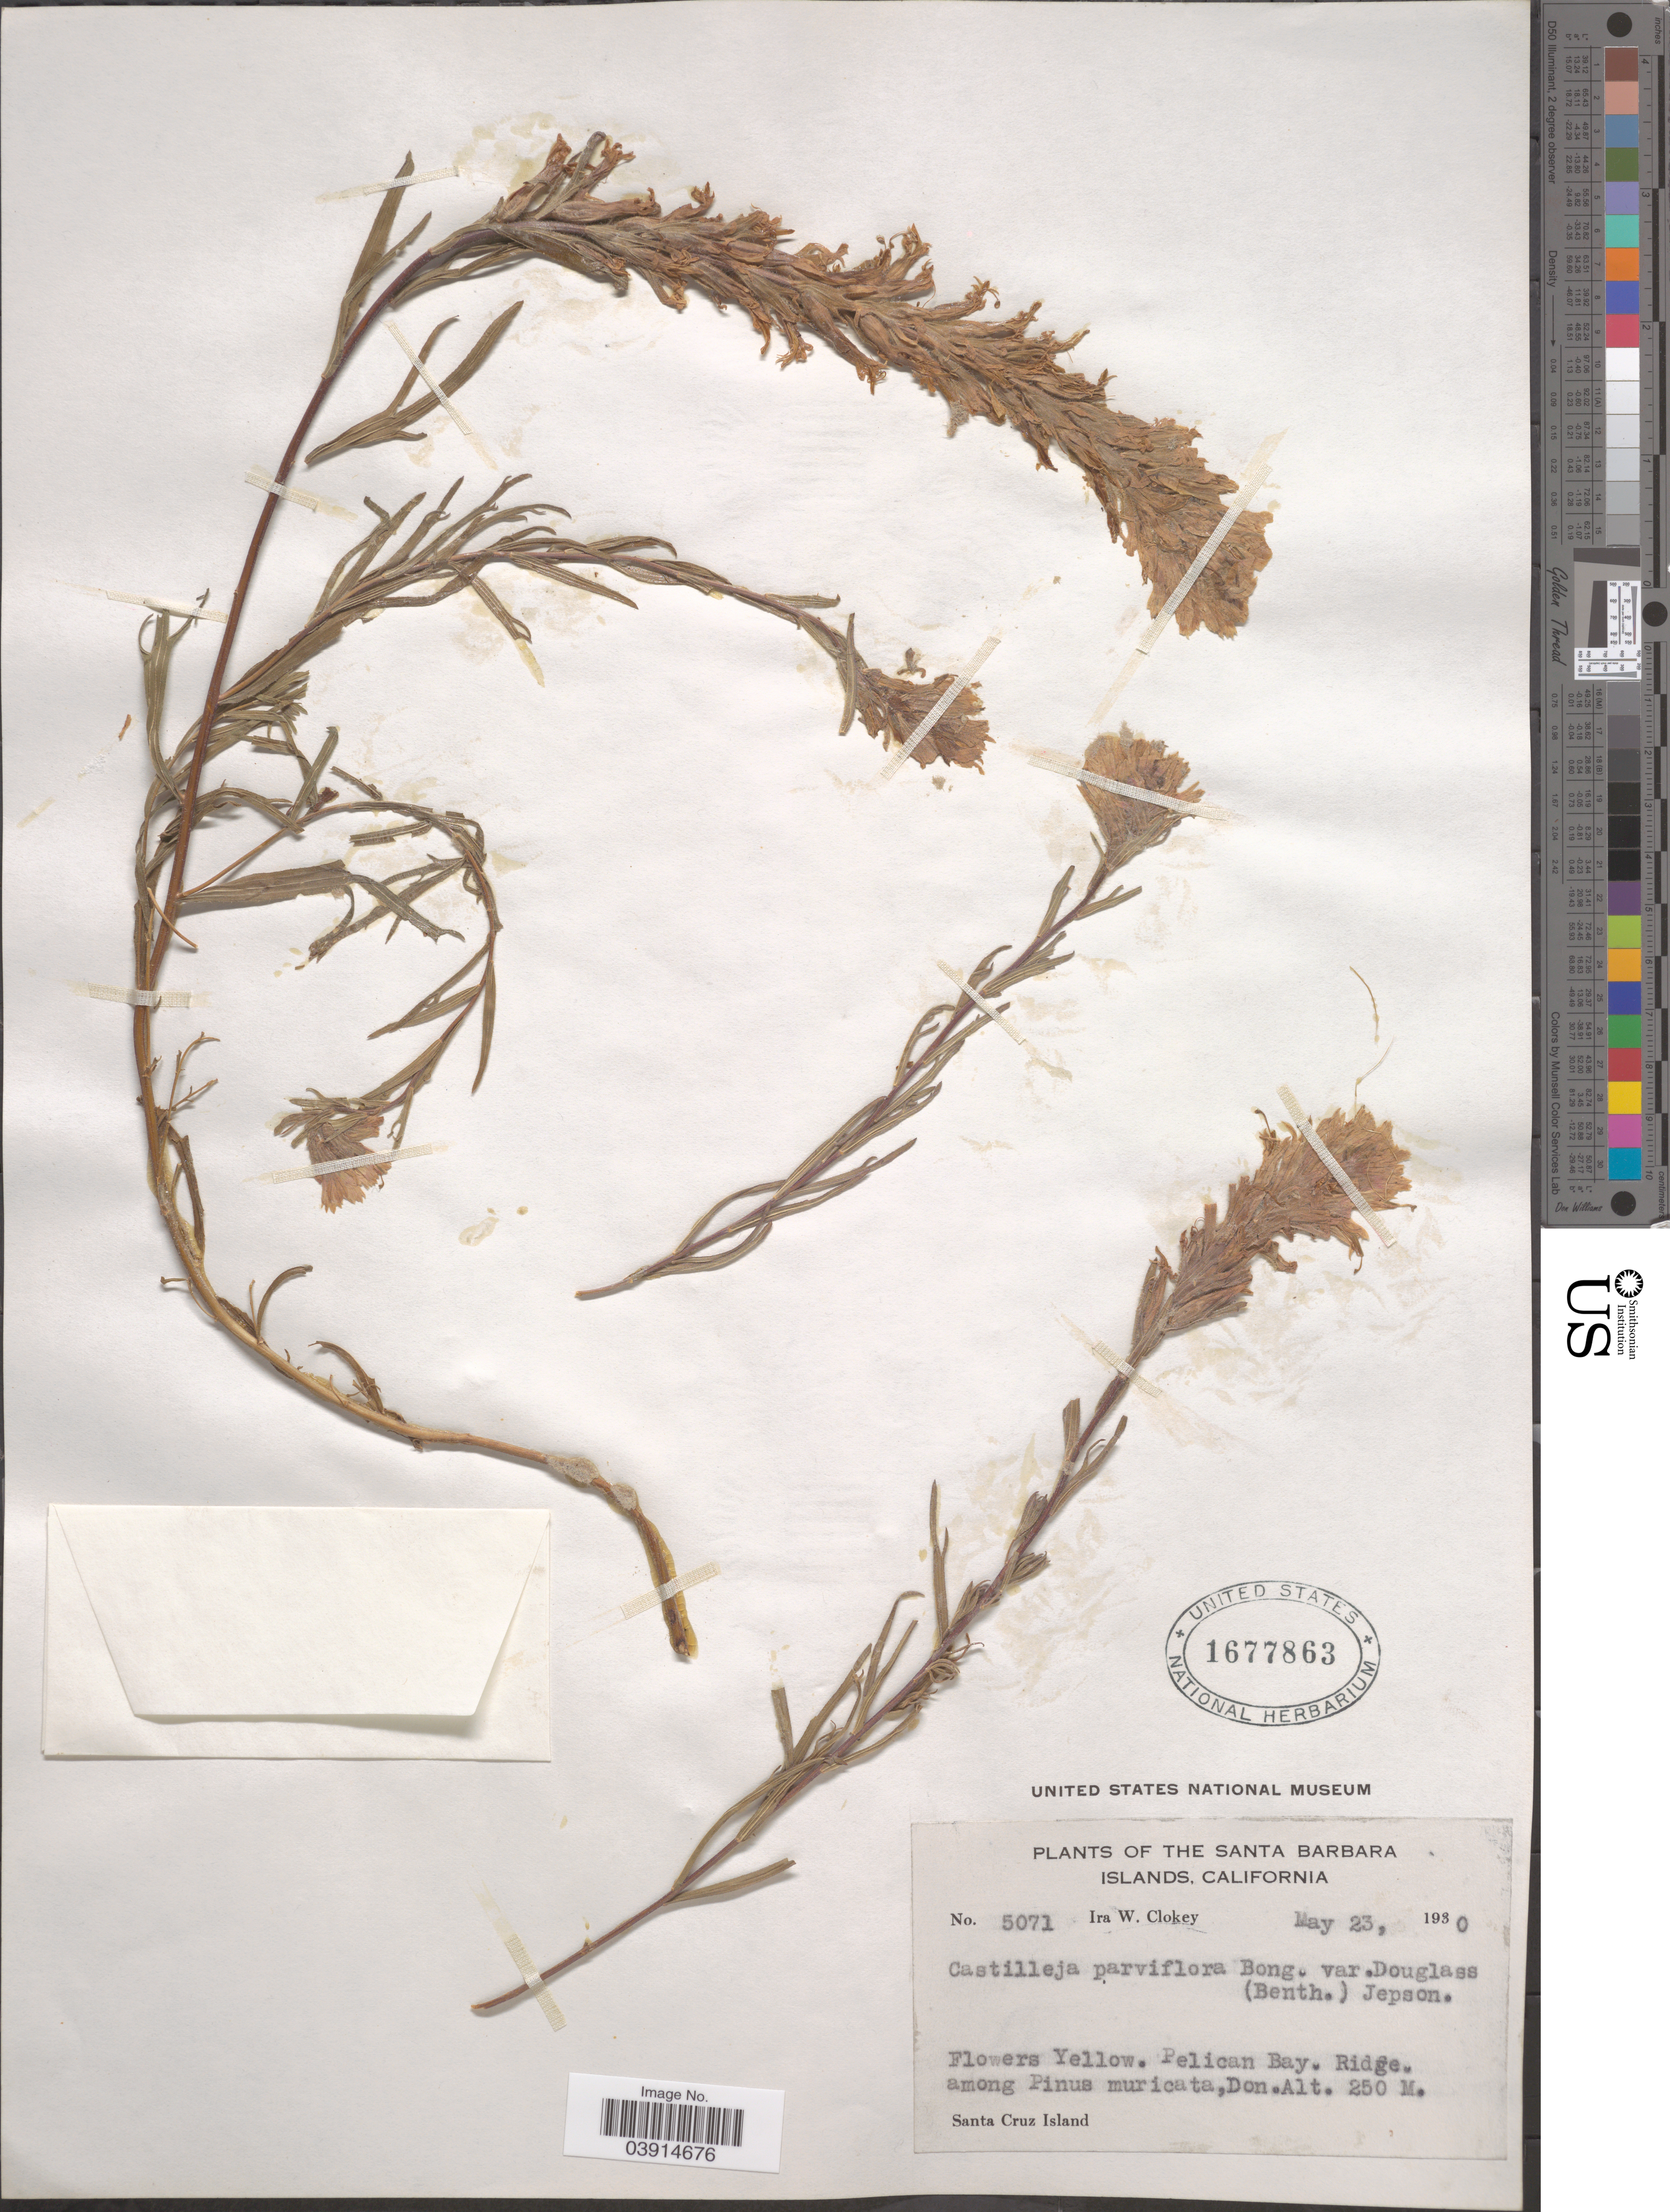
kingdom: Plantae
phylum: Tracheophyta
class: Magnoliopsida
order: Lamiales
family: Orobanchaceae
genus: Castilleja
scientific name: Castilleja sp.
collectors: I. W. Clokey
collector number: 5071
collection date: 1930-05-23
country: United States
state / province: California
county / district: Santa Barbara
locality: The Santa Barbara Islands. Pelican Bay. Santa Cruz Island.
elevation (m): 250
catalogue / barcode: US 1677863